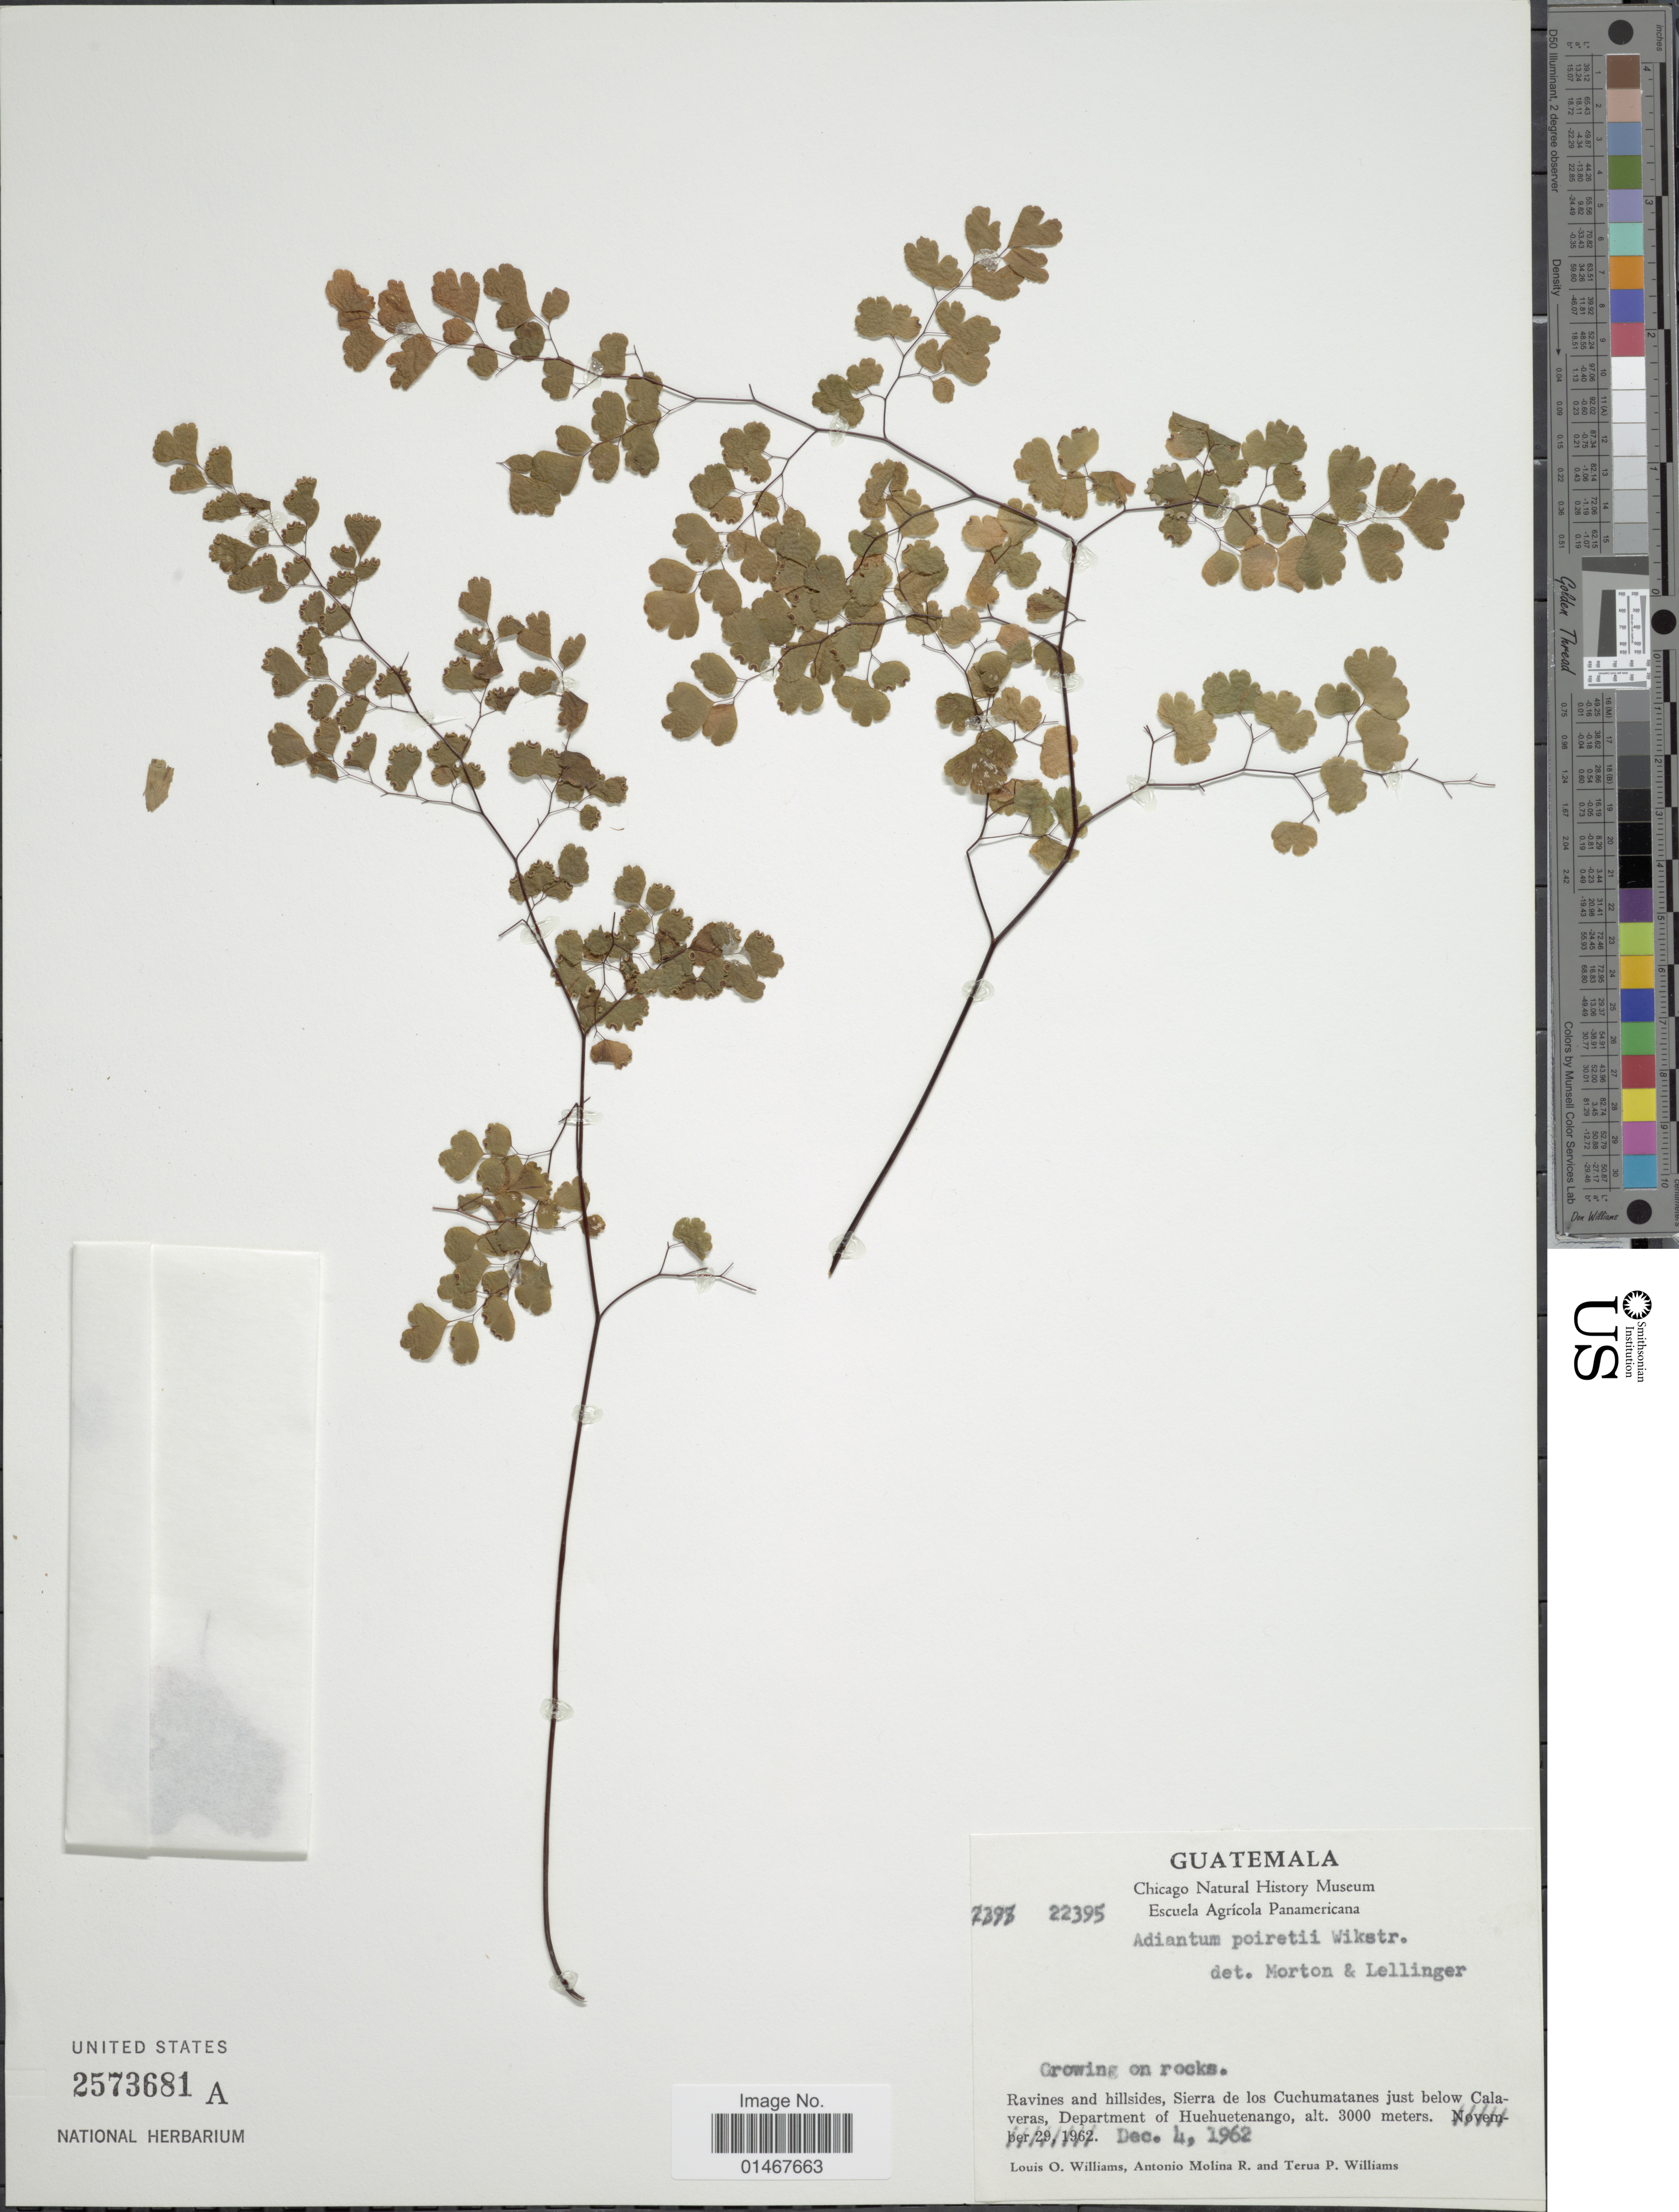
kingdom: Plantae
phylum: Tracheophyta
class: Polypodiopsida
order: Polypodiales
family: Pteridaceae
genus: Adiantum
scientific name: Adiantum poiretii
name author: Wikstr.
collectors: L. O. Williams, A. Molina R. & T. P. Williams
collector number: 22395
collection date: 1962-12-04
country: Guatemala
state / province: Huehuetenango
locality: Ravines and hillsides,Sierra de los Cuchumatanes just below Calaveras,Department of Huehuetenango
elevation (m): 3000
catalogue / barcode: US 2573681A